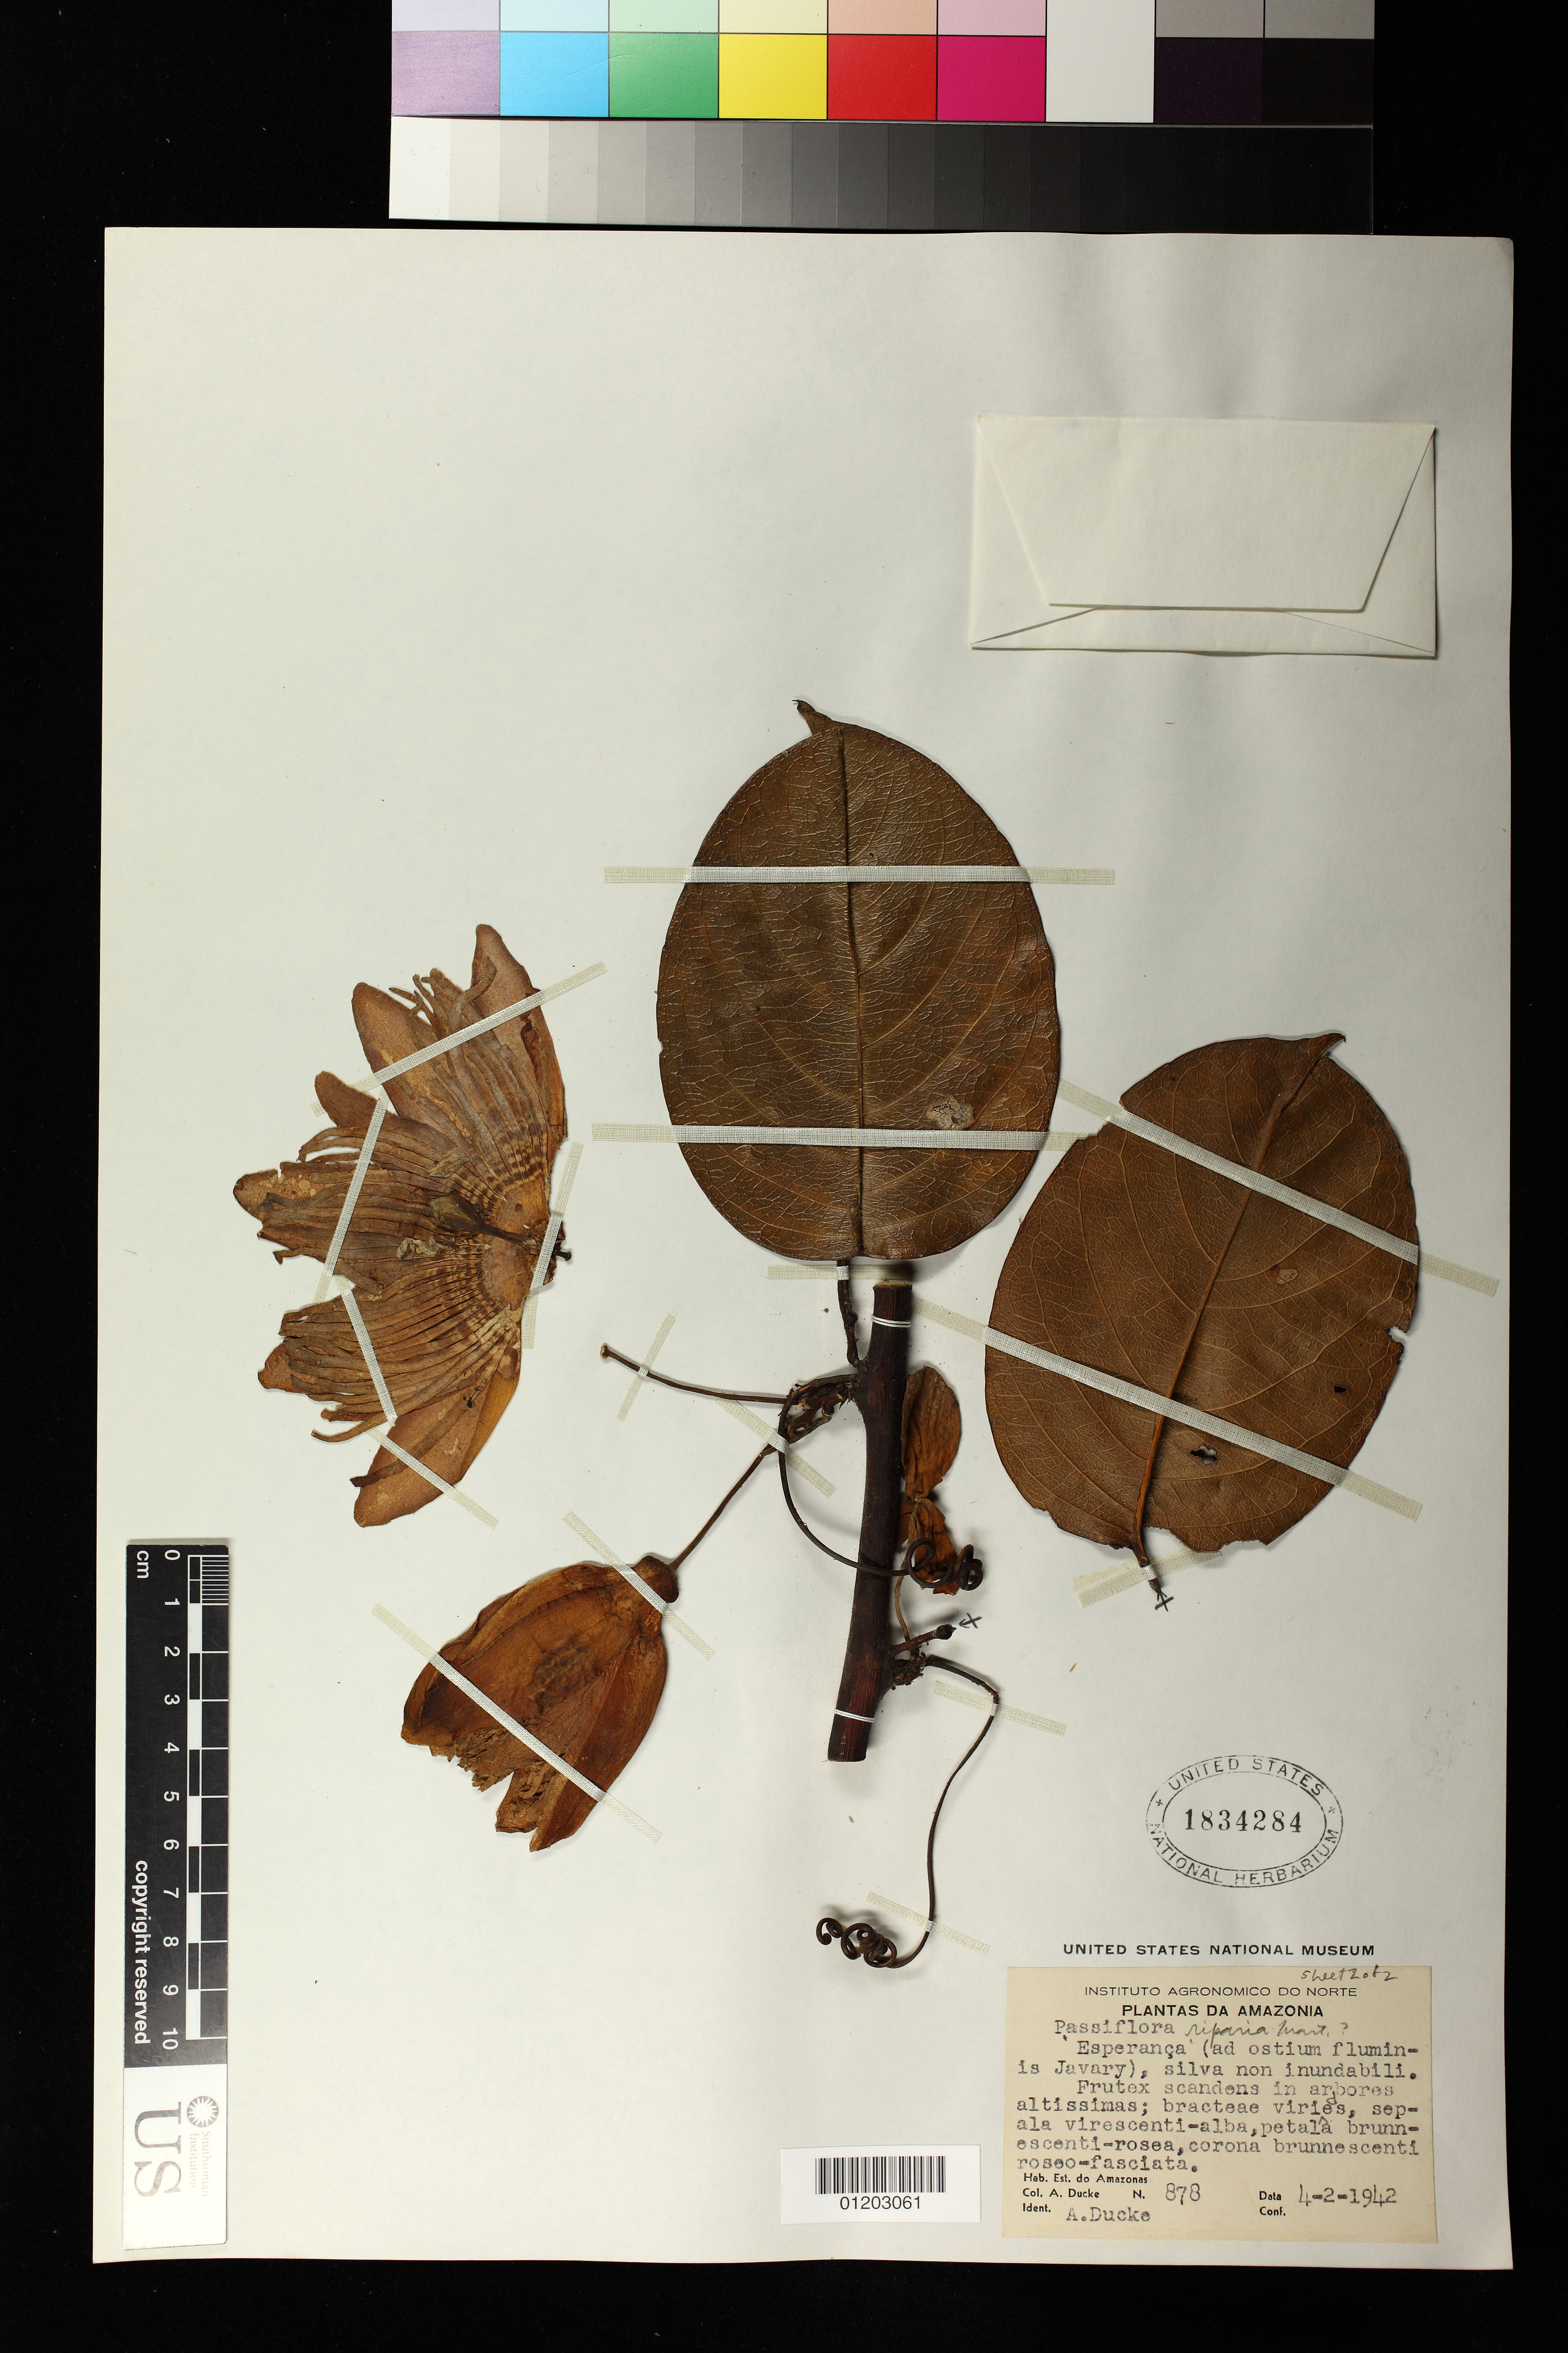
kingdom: Plantae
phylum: Tracheophyta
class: Magnoliopsida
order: Malpighiales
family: Passifloraceae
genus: Passiflora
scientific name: Passiflora riparia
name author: Mart. ex Mast.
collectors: A. Ducke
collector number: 878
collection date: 1942-02-04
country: Brazil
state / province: Amazonas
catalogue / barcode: US 1834284